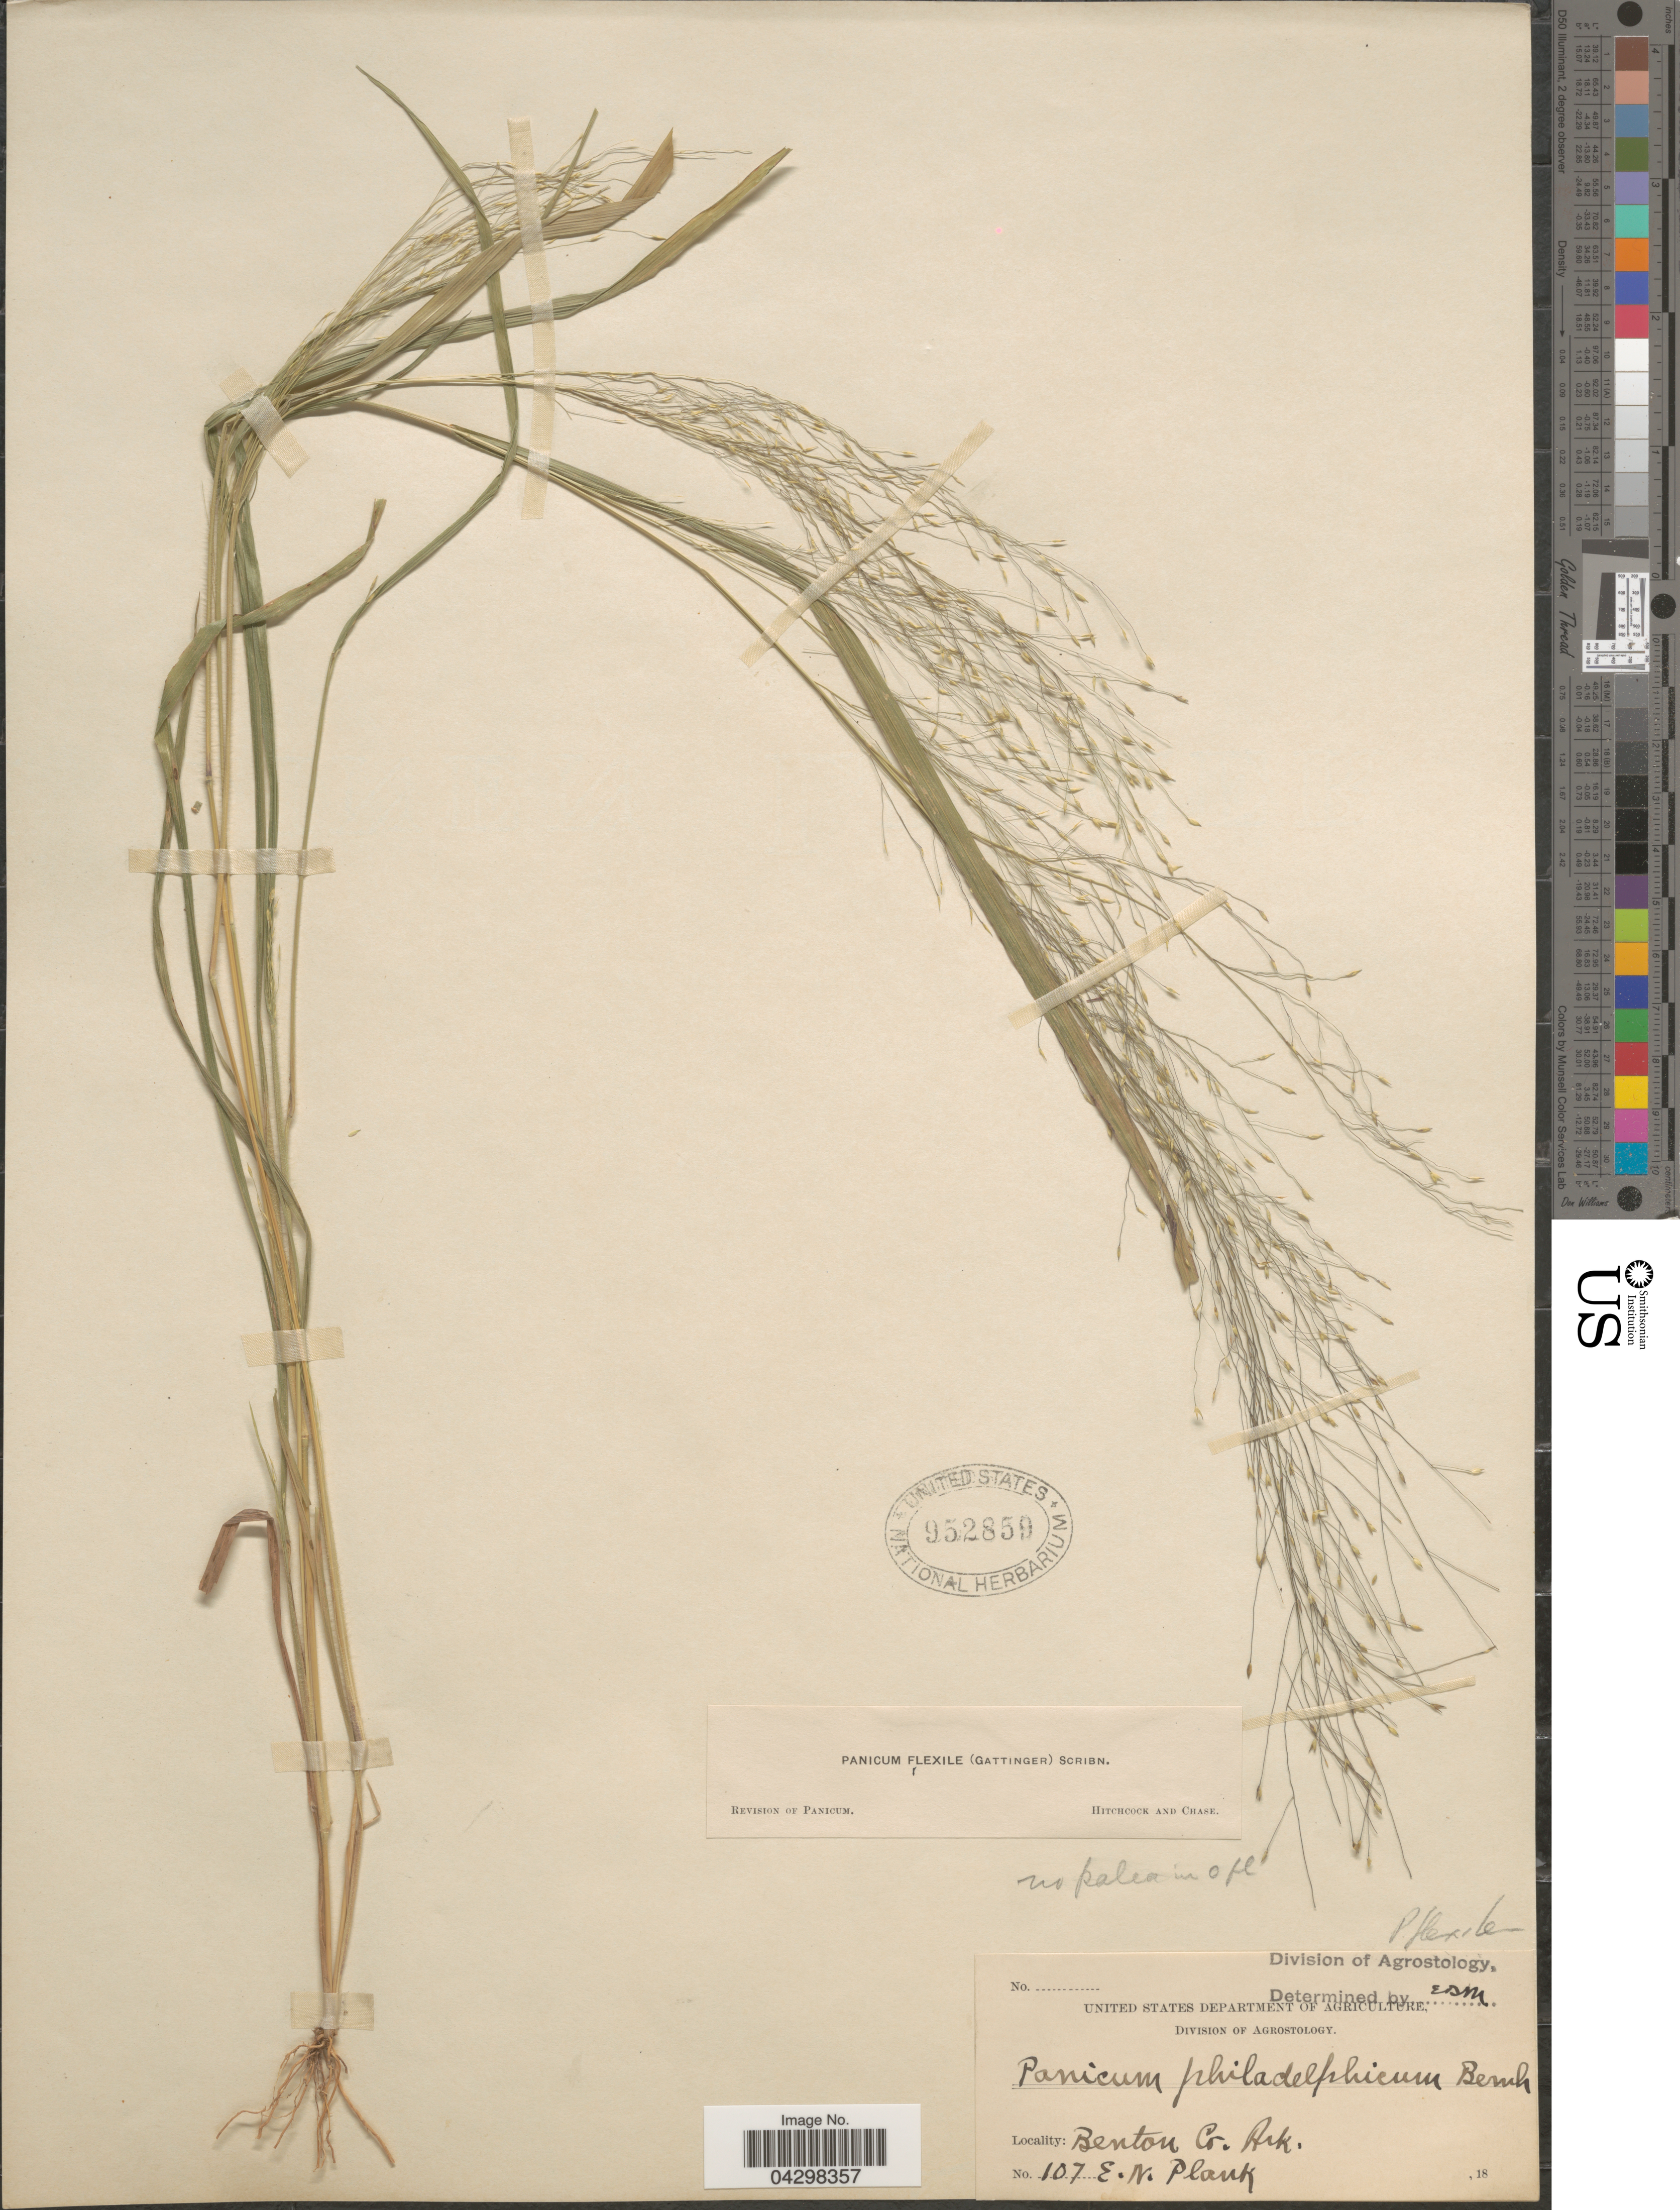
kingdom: Plantae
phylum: Tracheophyta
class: Liliopsida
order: Poales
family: Poaceae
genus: Panicum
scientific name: Panicum flexile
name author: (Gatt.) Scribn.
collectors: E. Plank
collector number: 107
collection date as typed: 18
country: United States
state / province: Arkansas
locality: Benton Co.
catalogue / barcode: US 952859